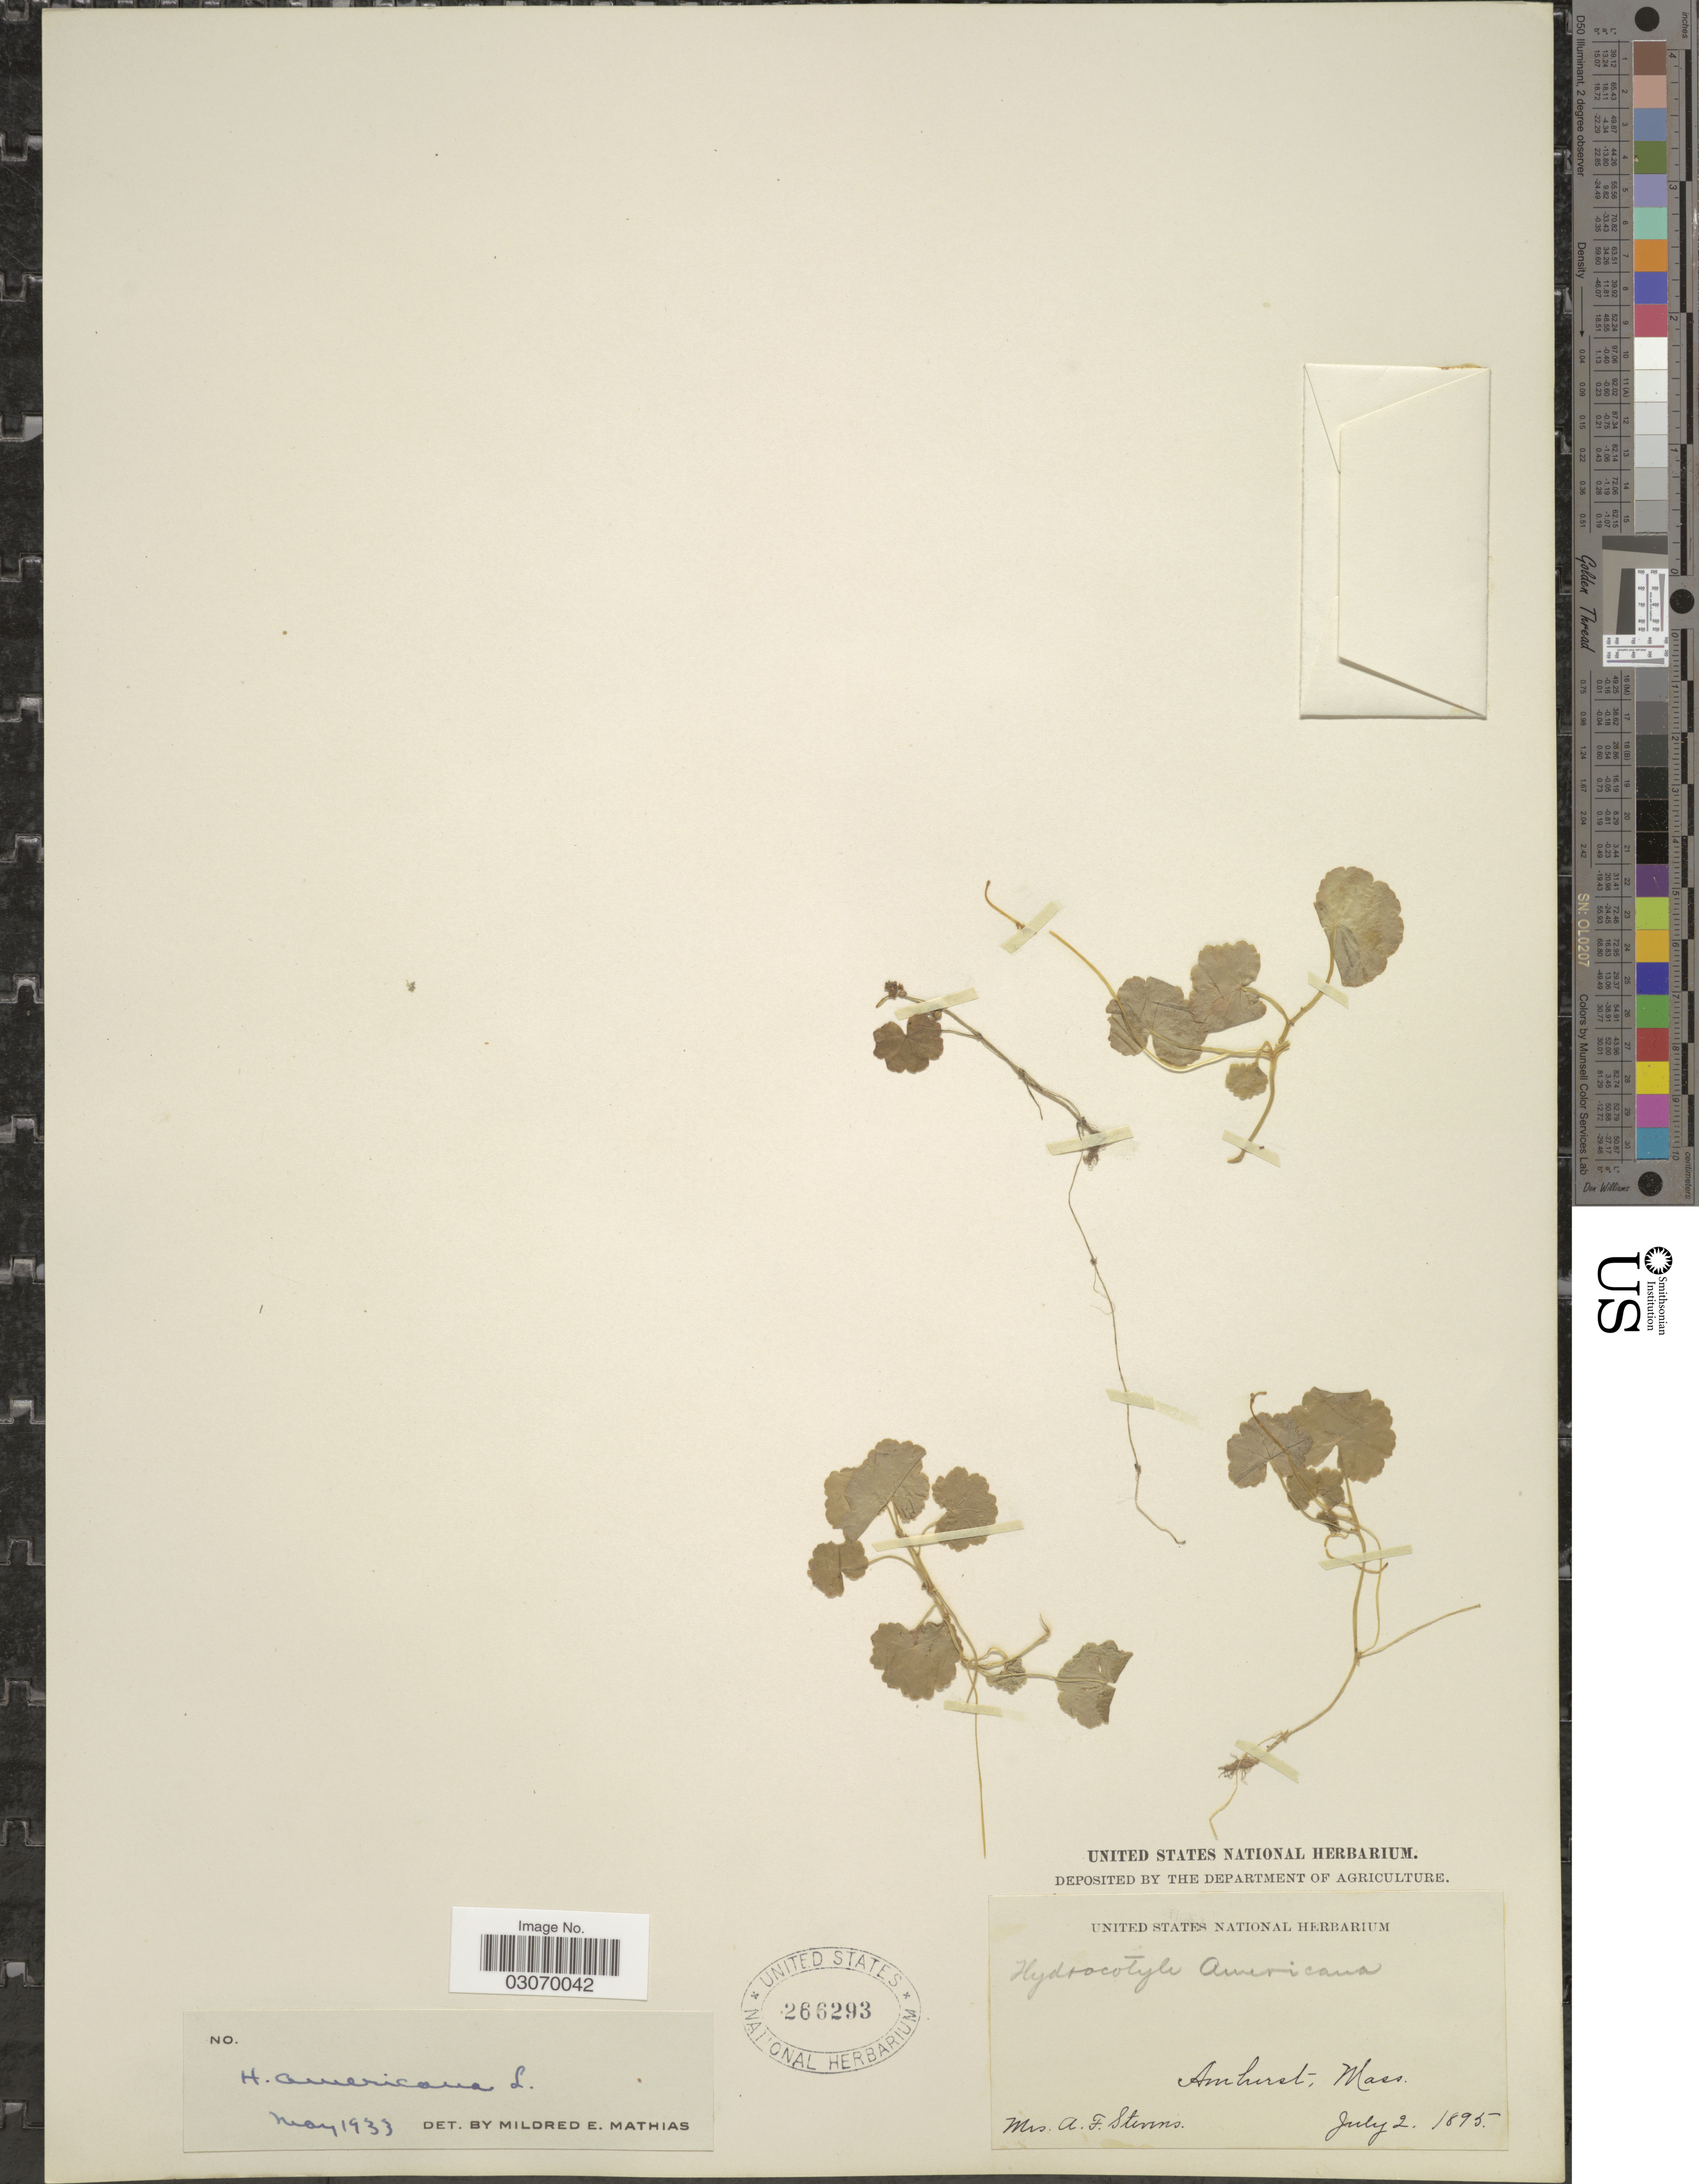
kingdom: Plantae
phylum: Tracheophyta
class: Magnoliopsida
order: Apiales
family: Araliaceae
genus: Hydrocotyle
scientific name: Hydrocotyle americana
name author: L.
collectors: A. Stevens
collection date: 1895-07-02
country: United States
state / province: Massachusetts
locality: Amherst.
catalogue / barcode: US 266293